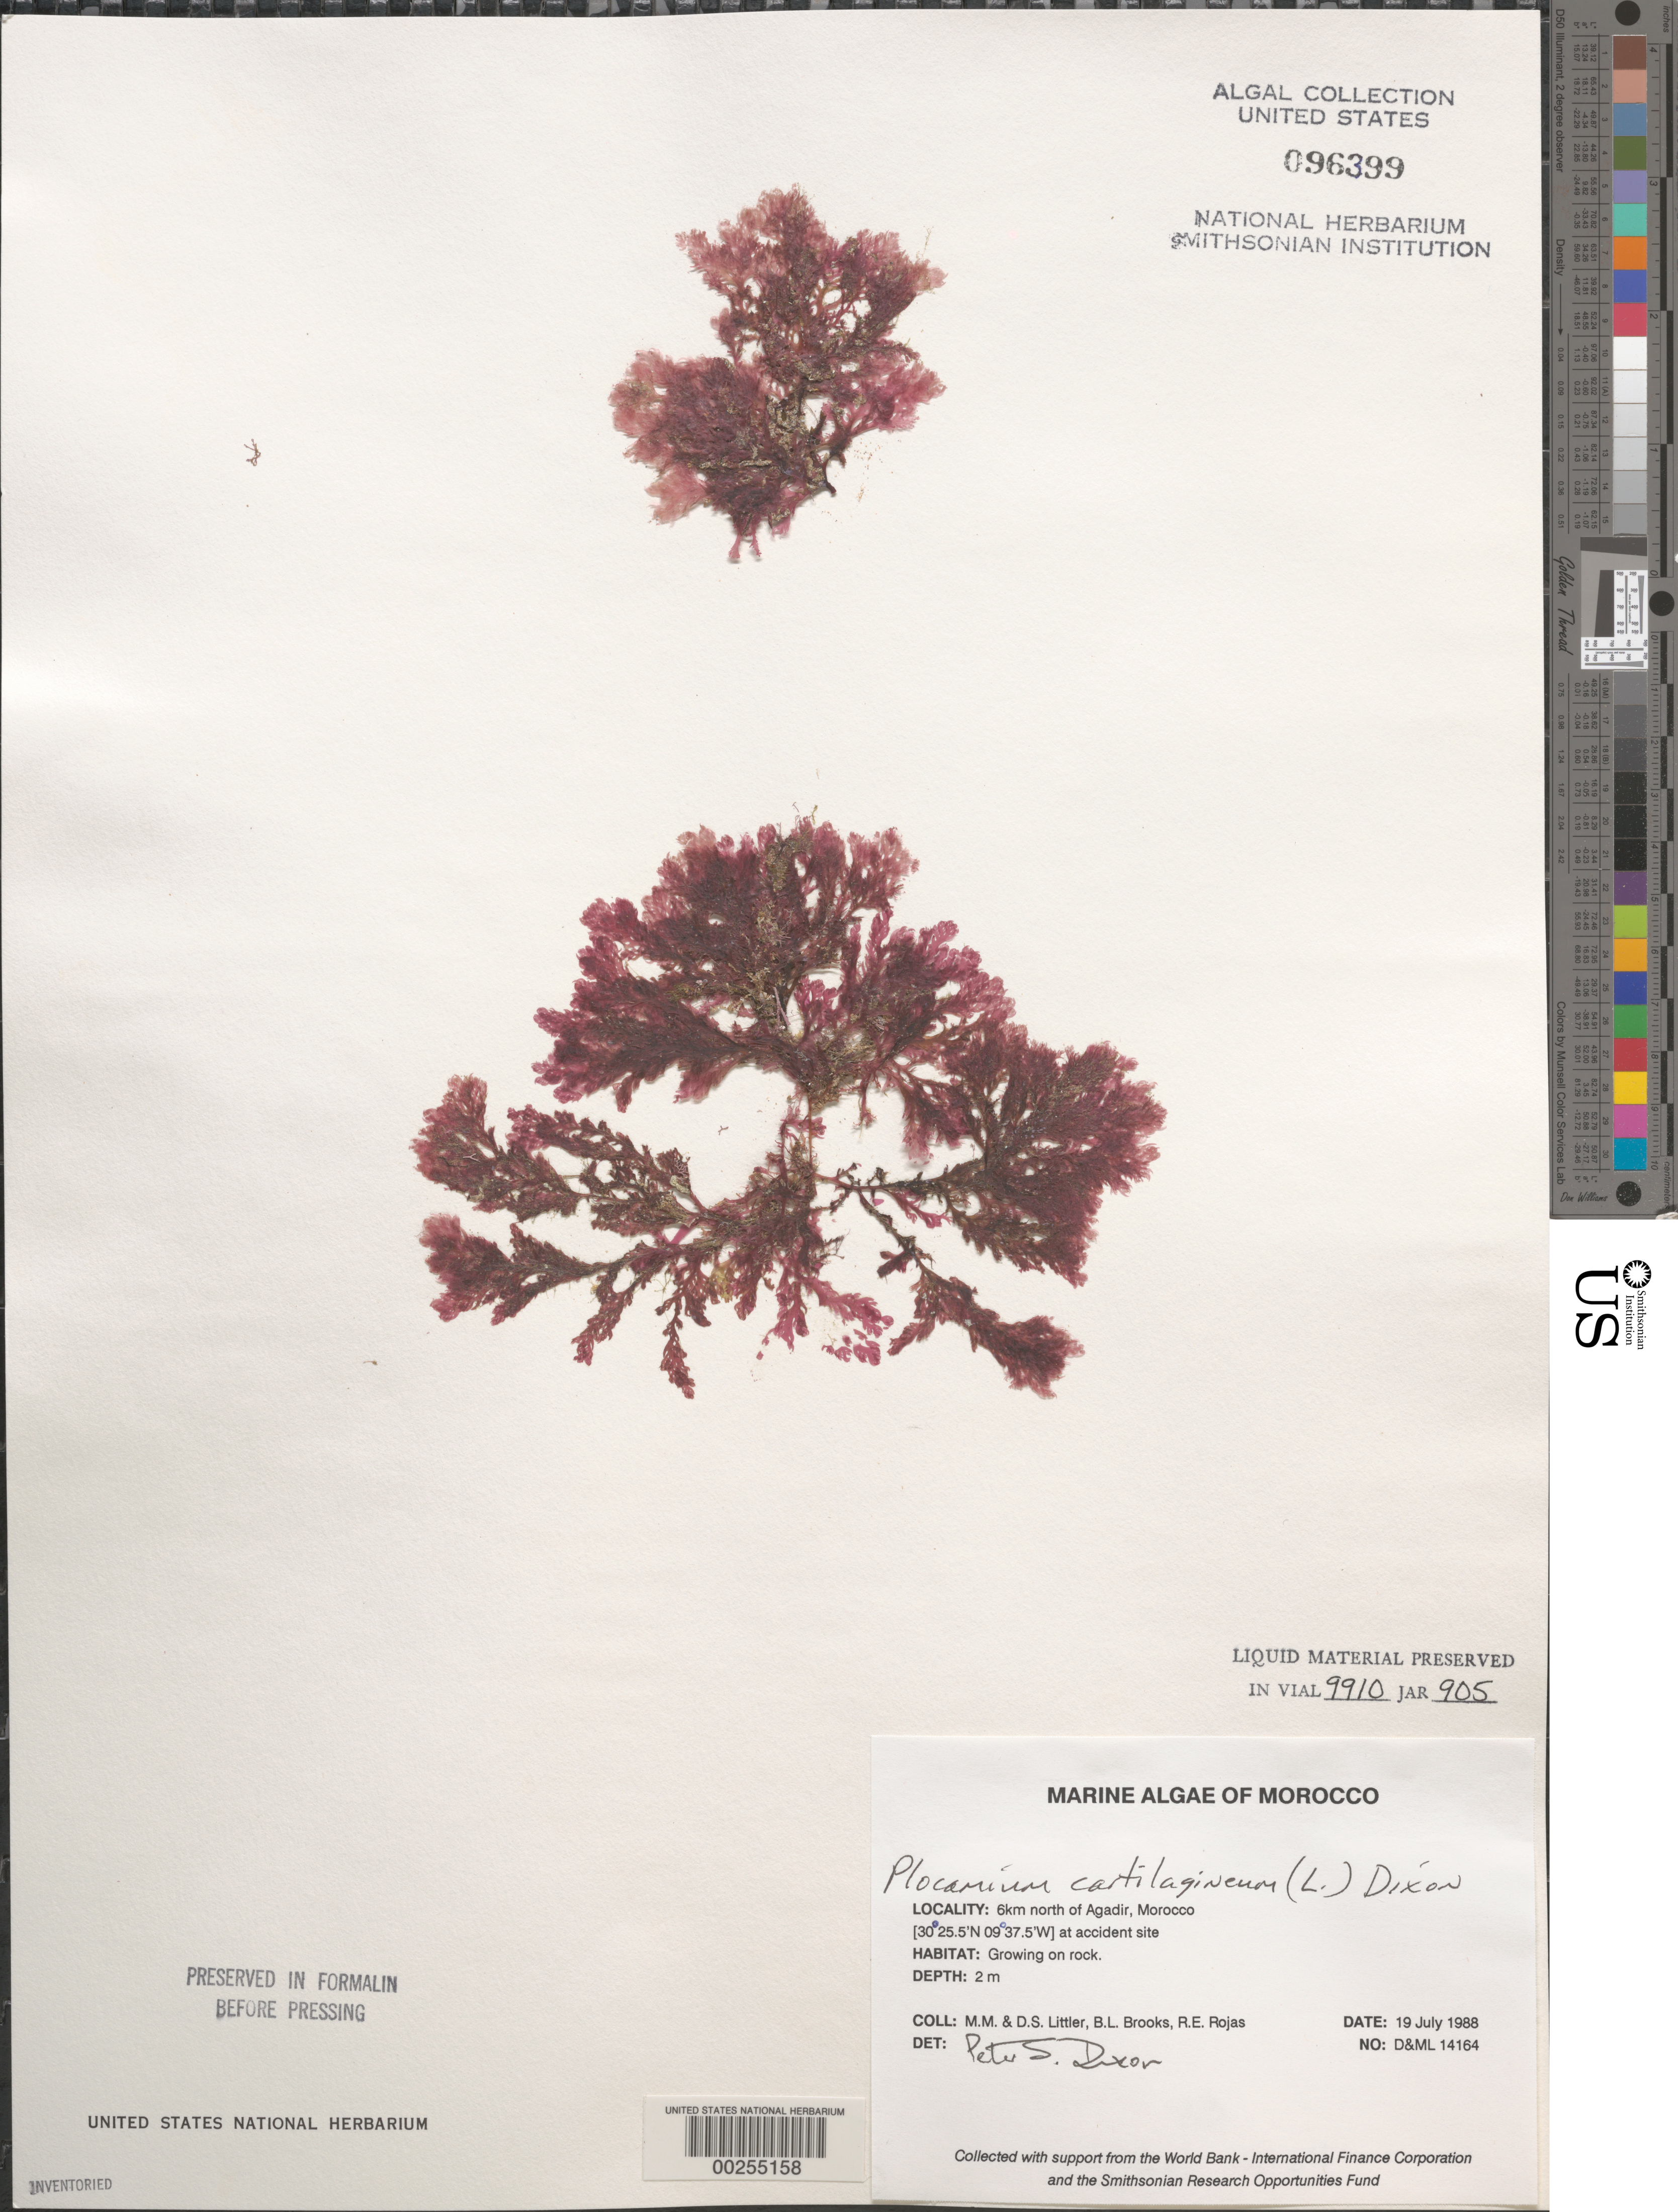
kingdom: Plantae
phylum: Rhodophyta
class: Florideophyceae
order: Plocamiales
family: Plocamiaceae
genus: Plocamium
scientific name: Plocamium cartilagineum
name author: (L.) P.S. Dixon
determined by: Dixon, P. S.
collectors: M. M. Littler, D. S. Littler, B. Brooks & R. Rojas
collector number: D&ML 14164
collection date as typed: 19 Jul 1988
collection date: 1988-07-19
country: Morocco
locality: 6 km north of Agadir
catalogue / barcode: US 96399